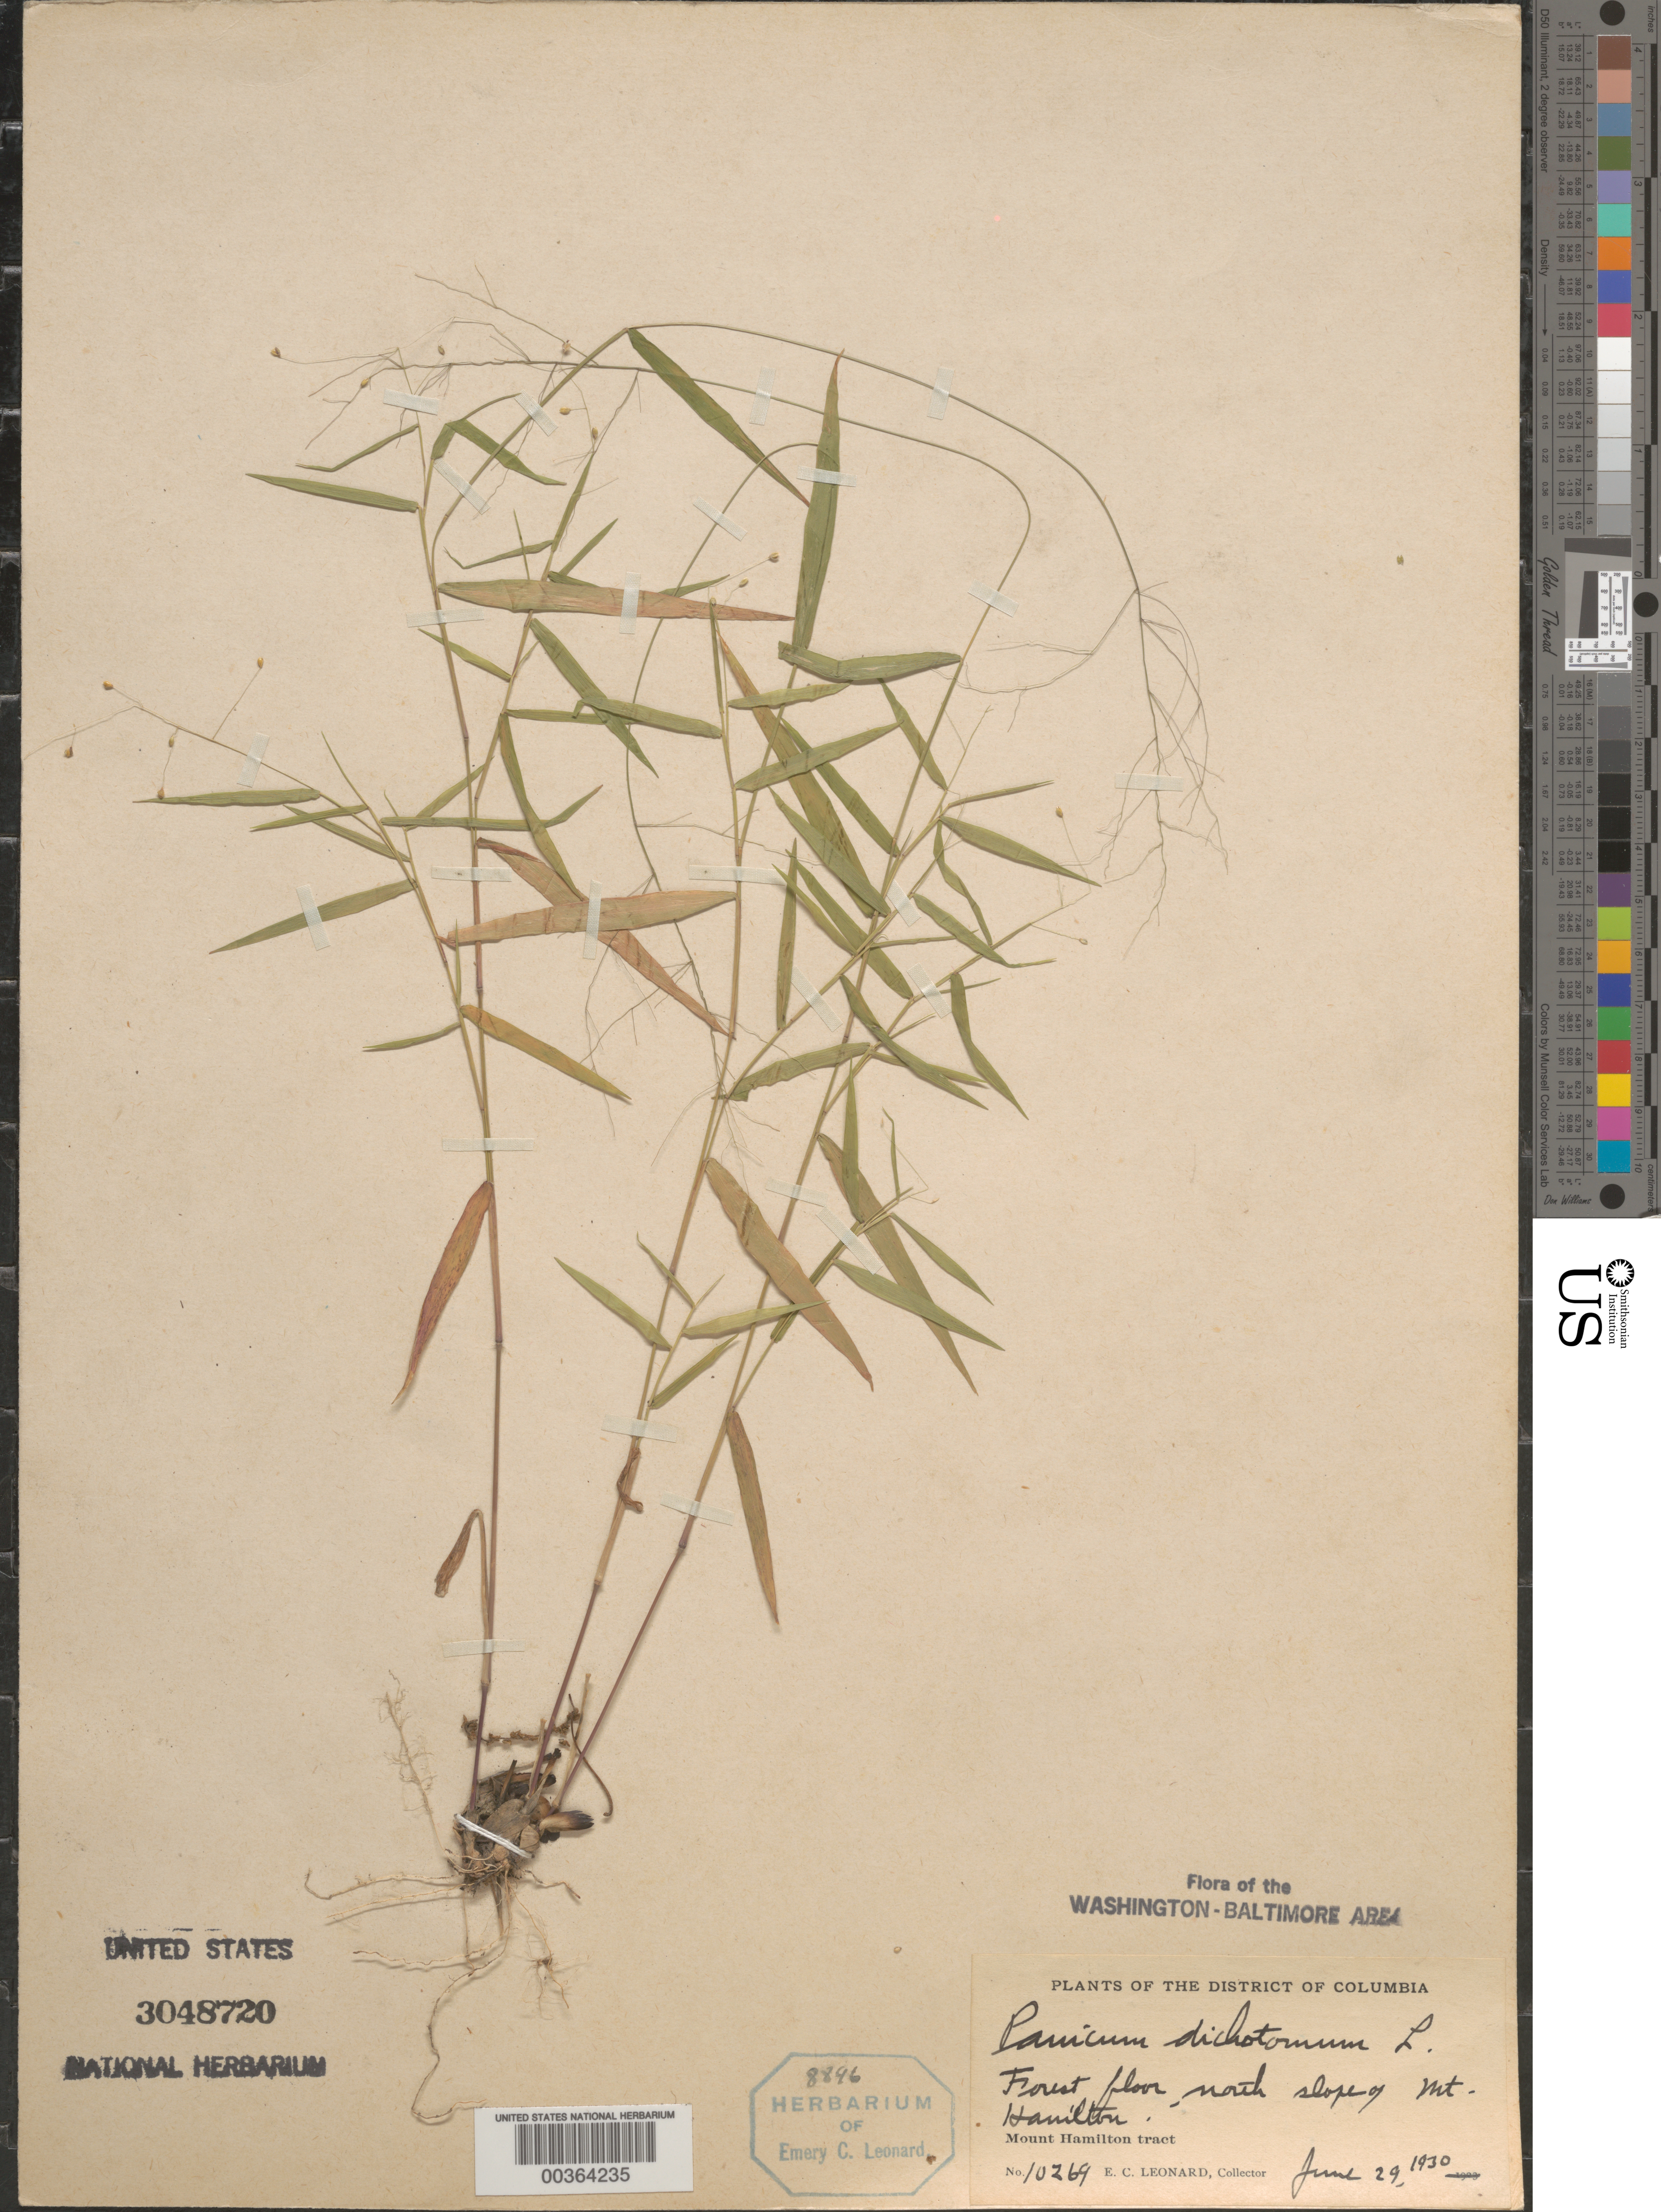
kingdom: Plantae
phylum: Tracheophyta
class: Liliopsida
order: Poales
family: Poaceae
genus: Dichanthelium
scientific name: Dichanthelium dichotomum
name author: (L.) Gould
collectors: E. C. Leonard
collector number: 10269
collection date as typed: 29 Jun 1930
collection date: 1930-06-29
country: United States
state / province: District of Columbia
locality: Mt Hamilton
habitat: Forest floor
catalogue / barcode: US 3048720